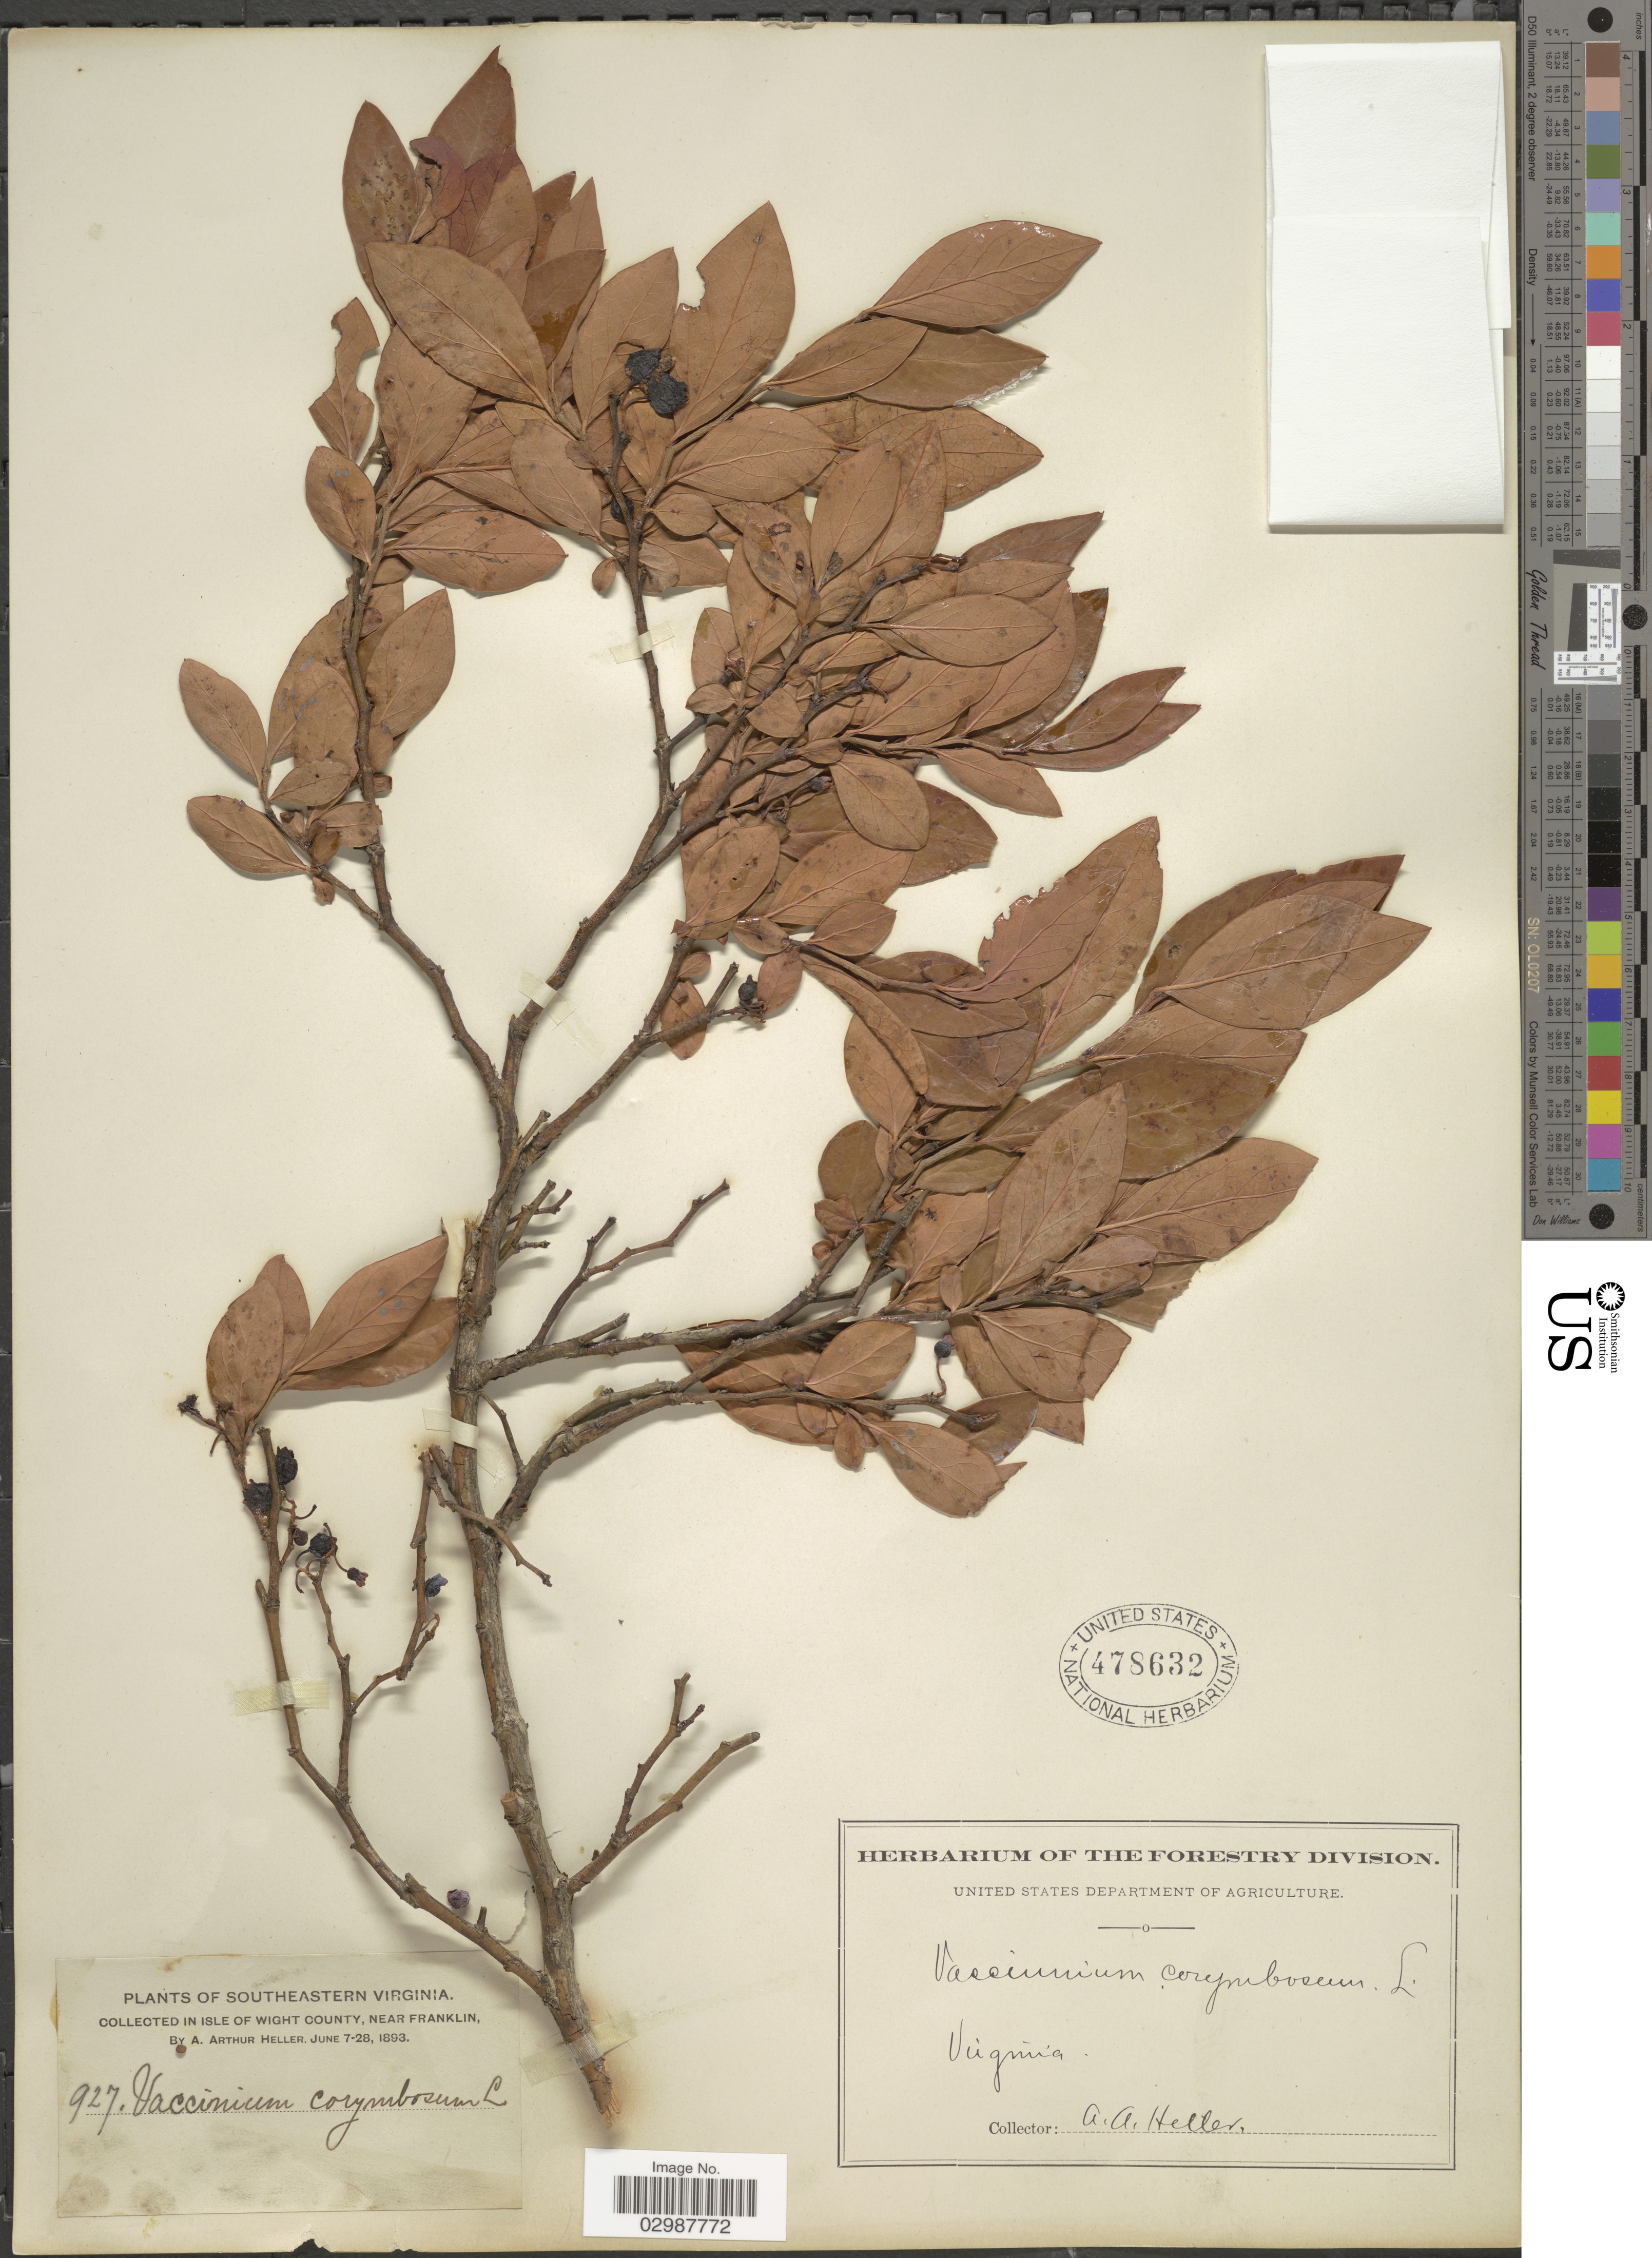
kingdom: Plantae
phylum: Tracheophyta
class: Magnoliopsida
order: Ericales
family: Ericaceae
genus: Vaccinium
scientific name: Vaccinium corymbosum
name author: L.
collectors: A. A. Heller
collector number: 927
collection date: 1893-06-07/1893-06-28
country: United States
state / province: Virginia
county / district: Isle of Wight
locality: Southeastern Virginia. Isle of Wight County, near Franklin.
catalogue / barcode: US 478632